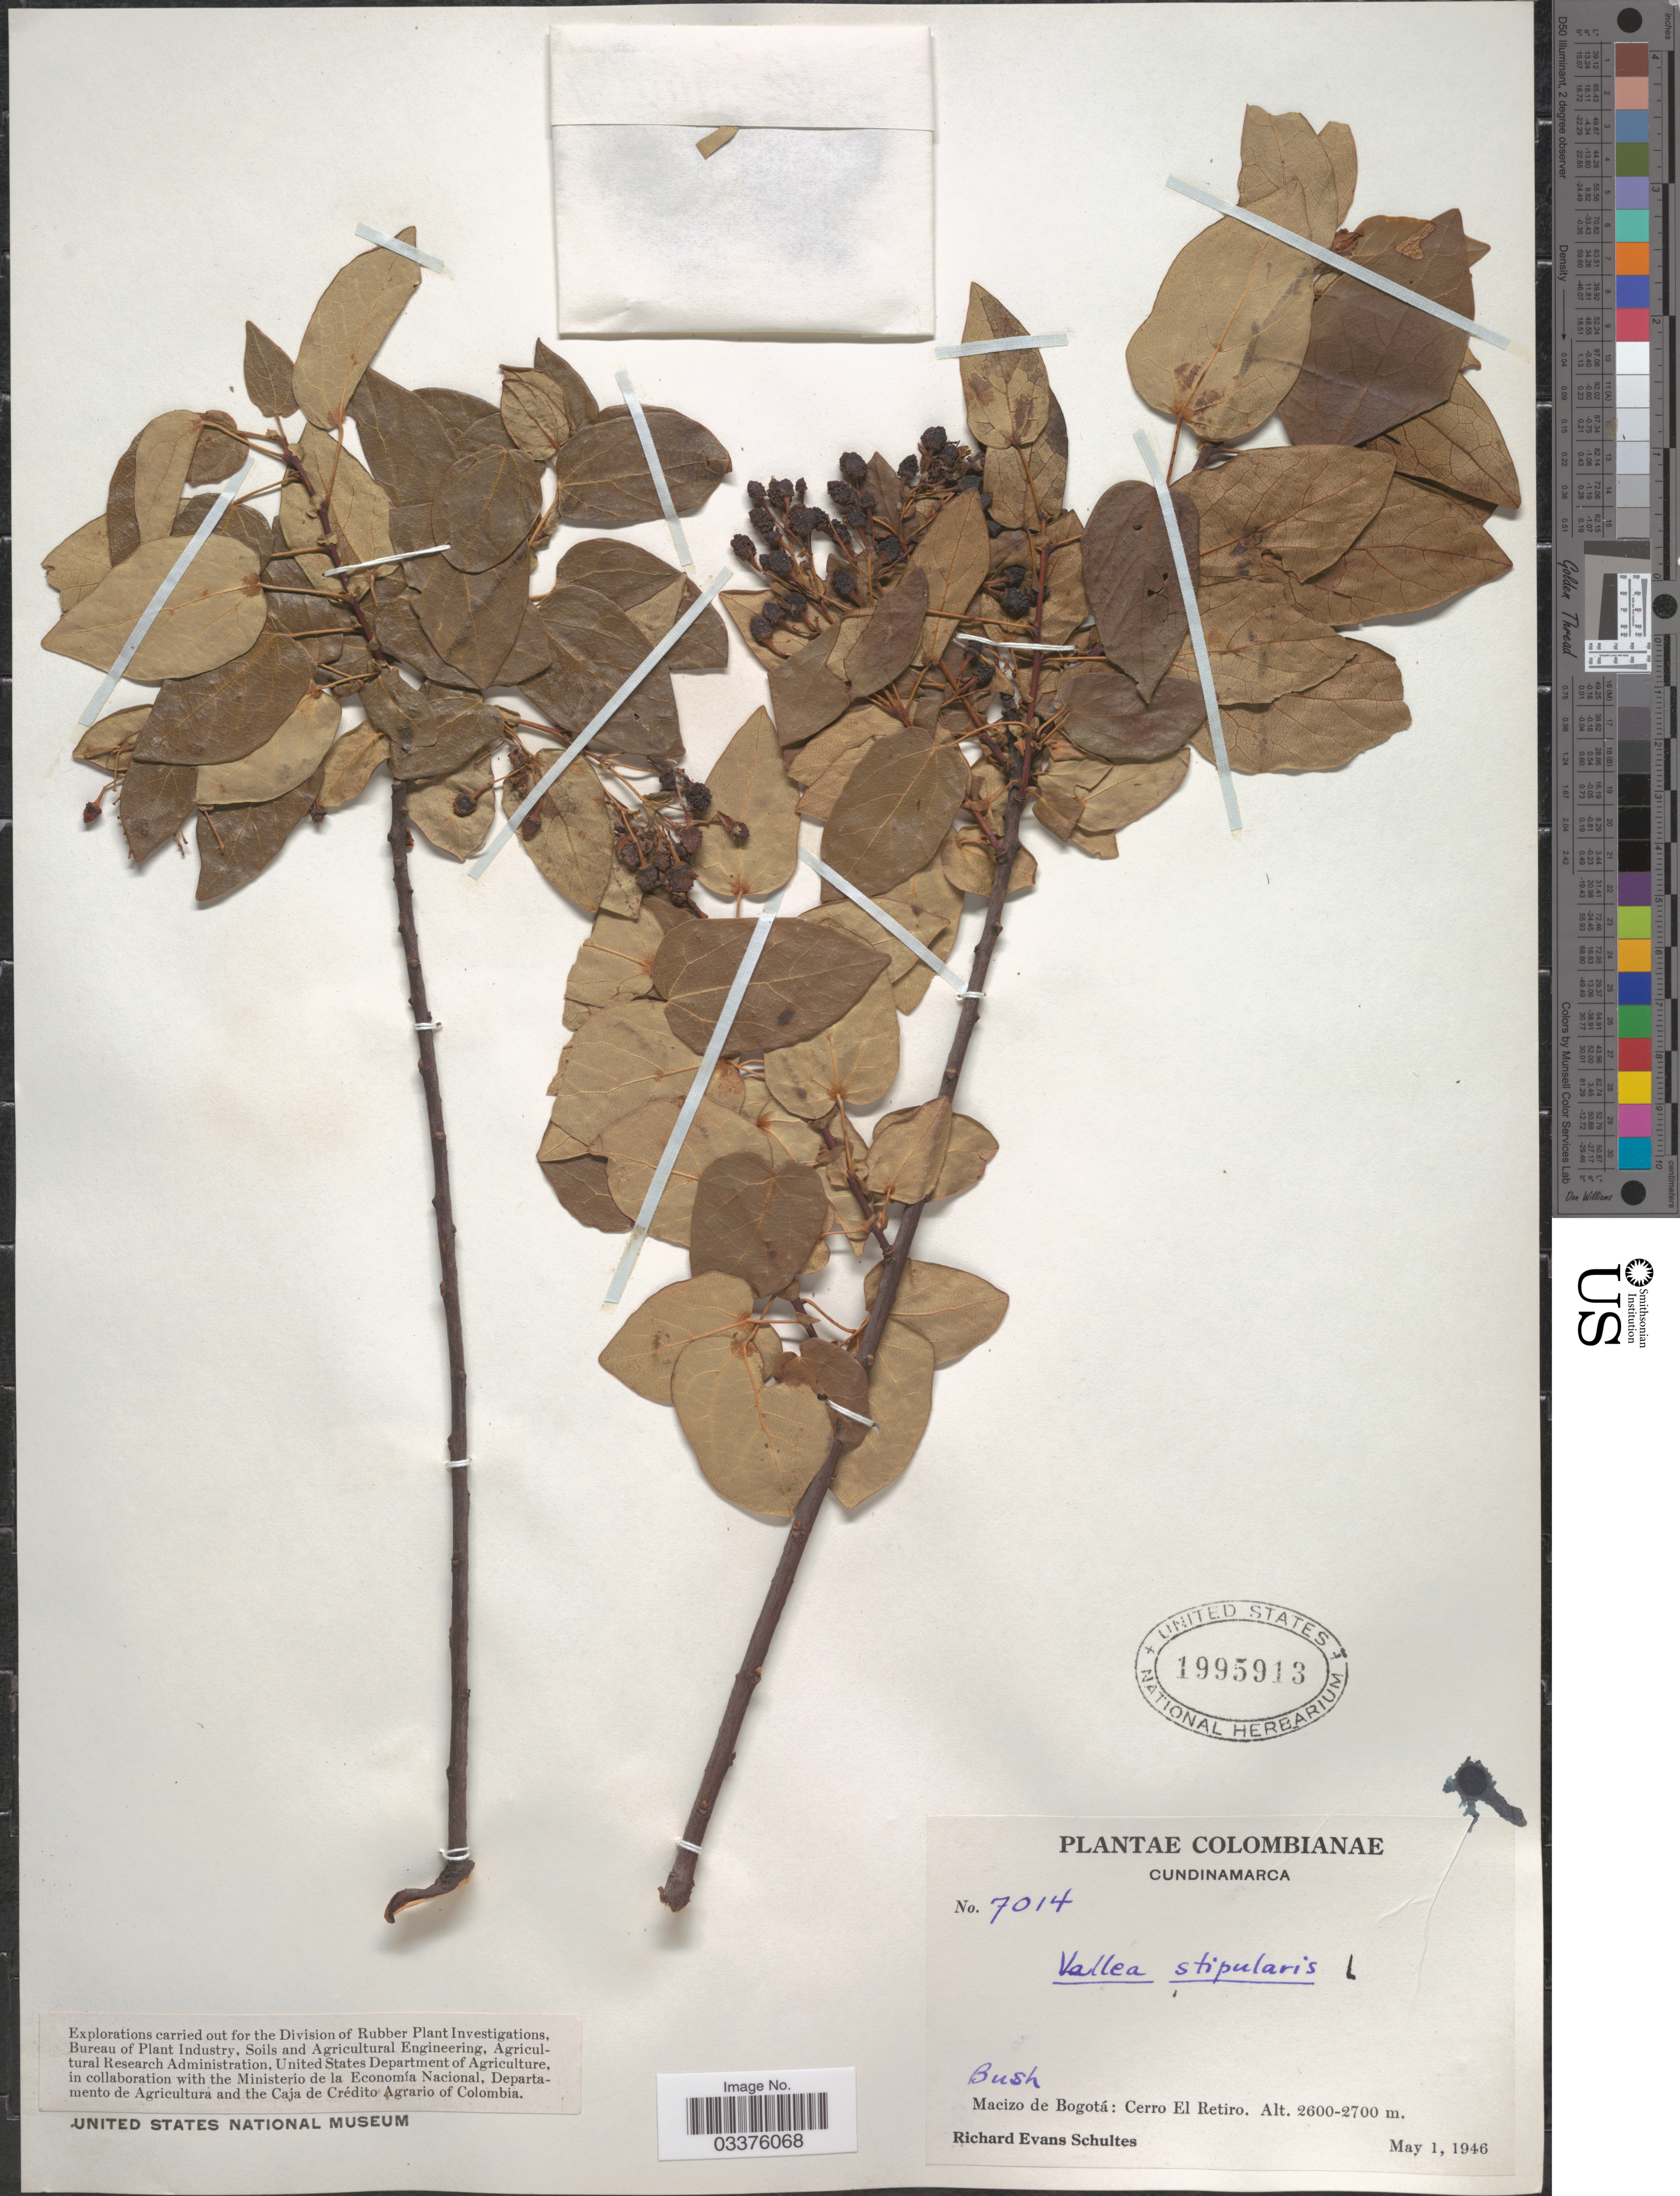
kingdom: Plantae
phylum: Tracheophyta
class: Magnoliopsida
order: Oxalidales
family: Elaeocarpaceae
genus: Vallea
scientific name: Vallea stipularis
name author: L. f.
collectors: R. E. Schultes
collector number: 7014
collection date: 1946-05-01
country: Colombia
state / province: Cundinamarca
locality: Macizo de Bogotá: Cerro El Retiro.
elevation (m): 2600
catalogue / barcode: US 1995913